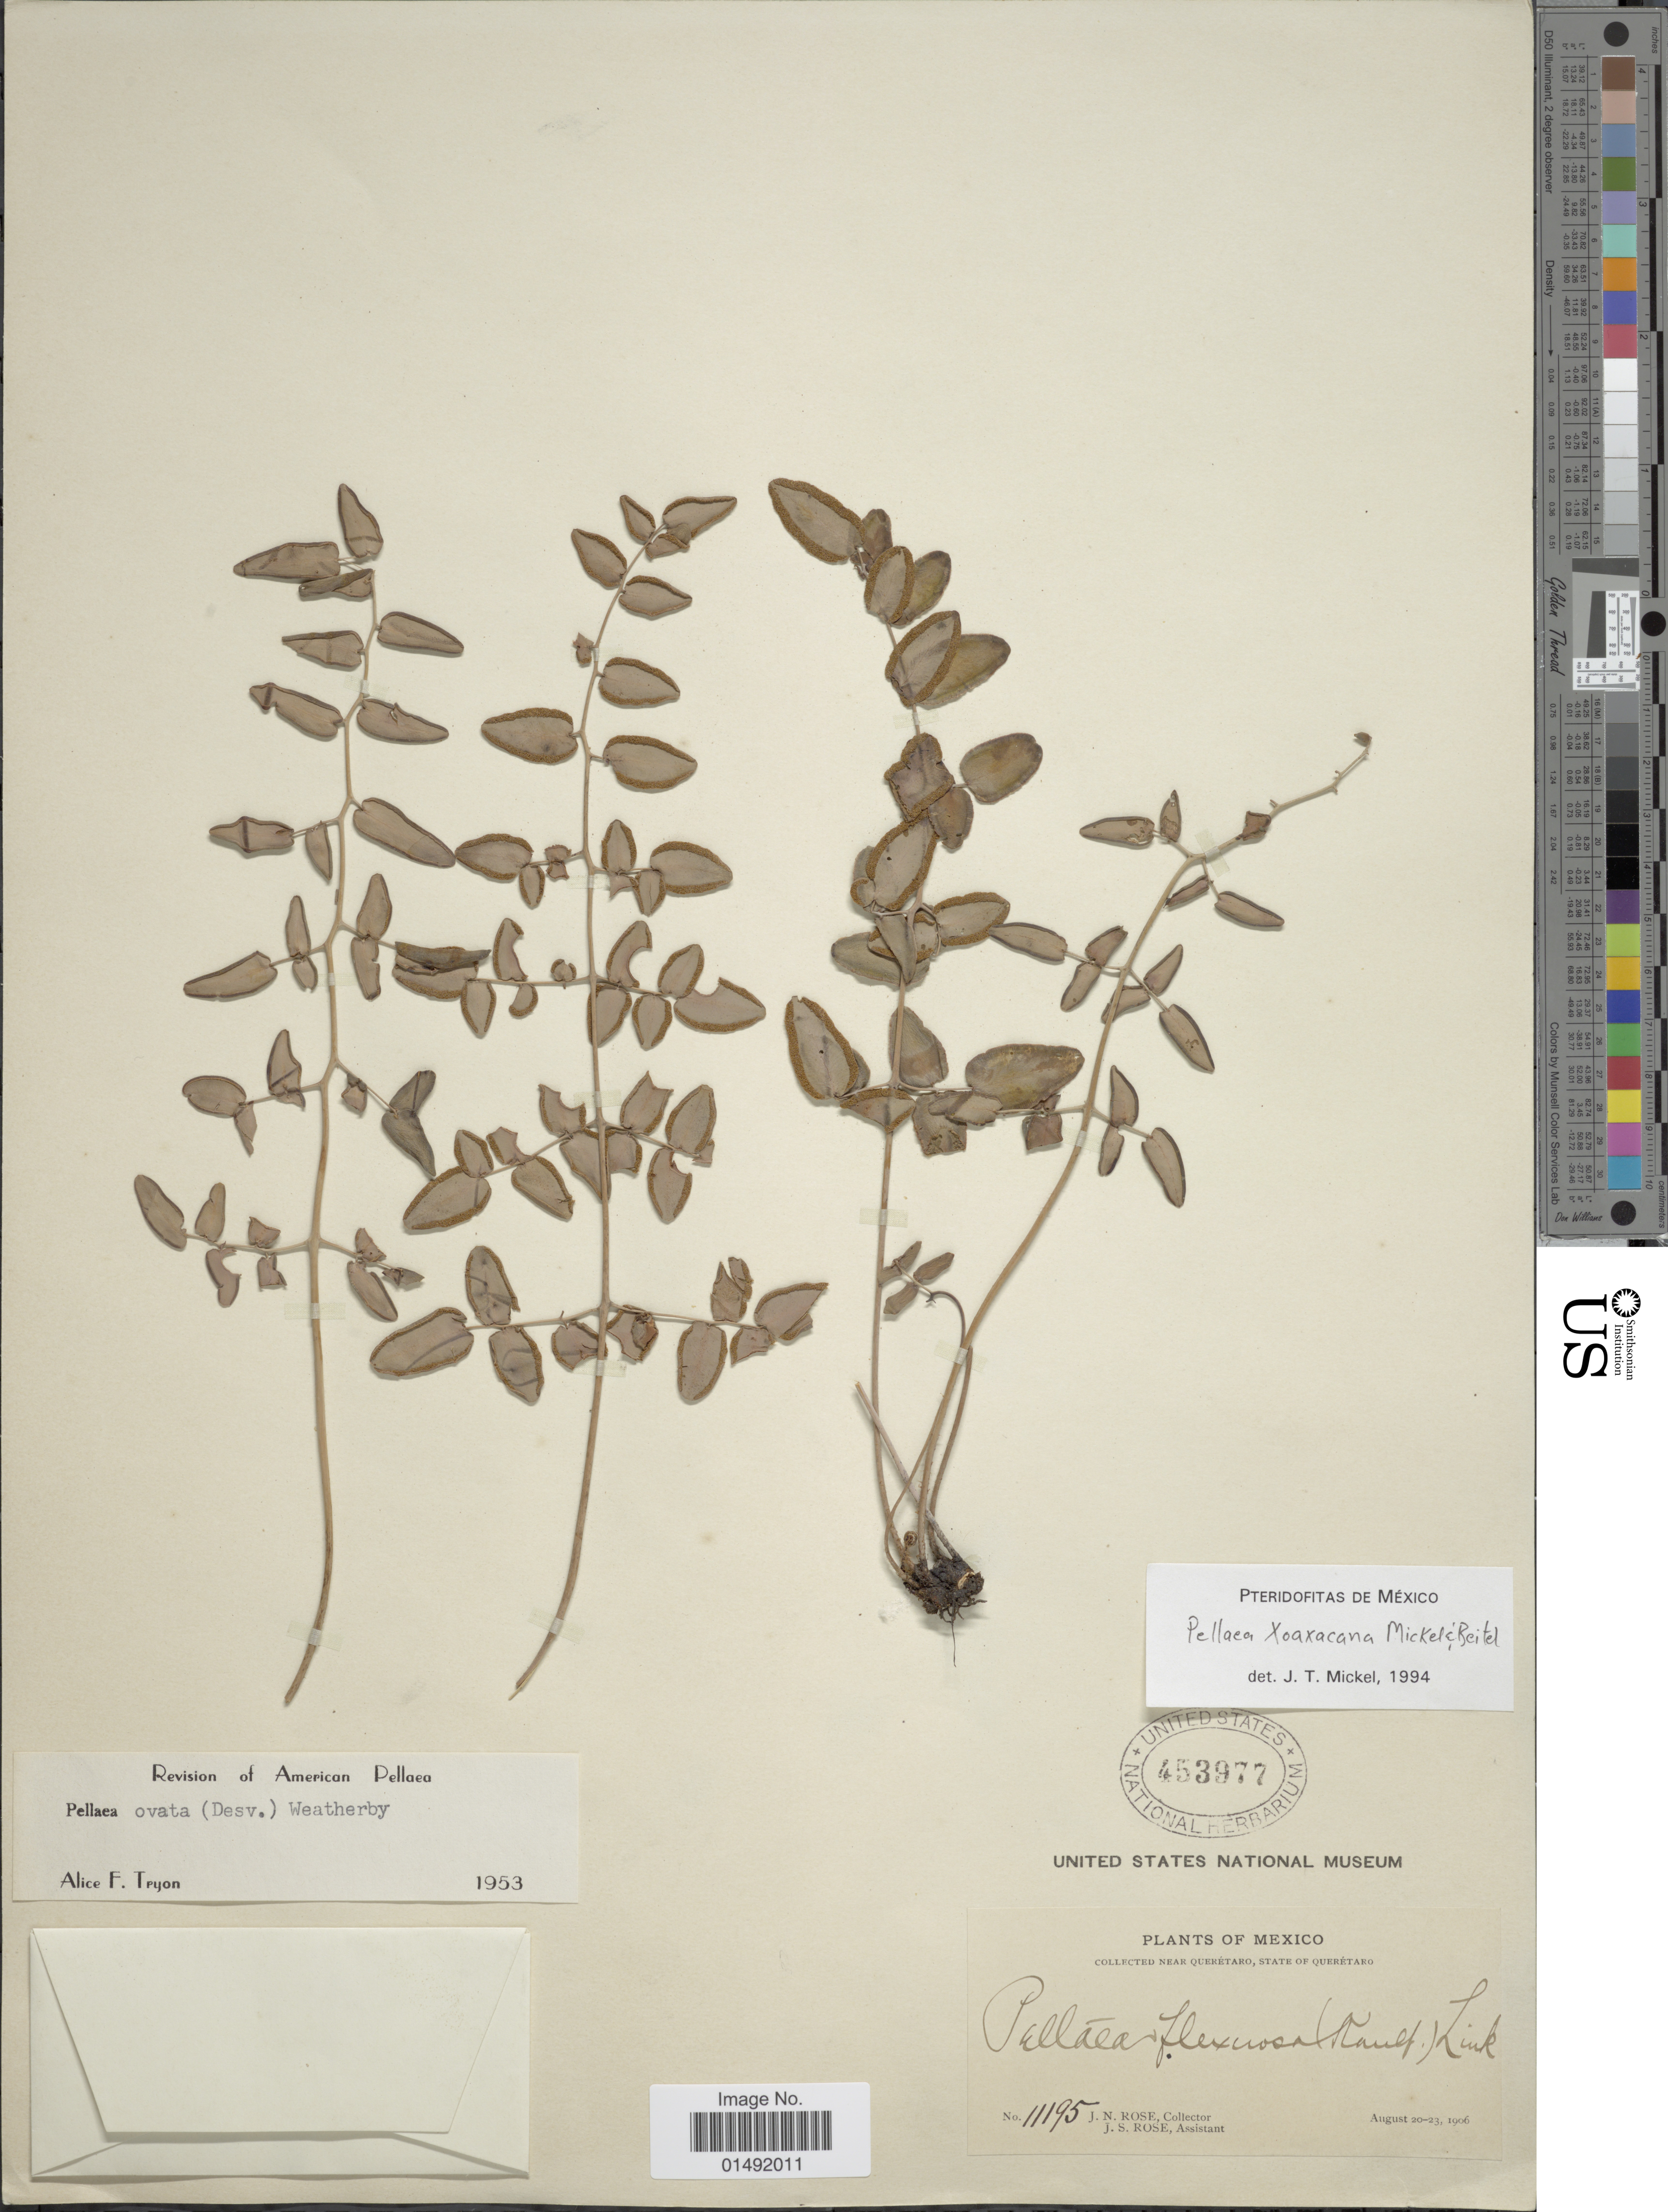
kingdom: Plantae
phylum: Tracheophyta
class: Polypodiopsida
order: Polypodiales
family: Pteridaceae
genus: Pellaea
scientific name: Pellaea x oaxacana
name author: Mickel & Beitel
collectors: J. N. Rose & J. S. Rose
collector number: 11195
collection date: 1906-08-20/1906-08-23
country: Mexico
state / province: Querétaro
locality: Near Querétaro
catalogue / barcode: US 453977